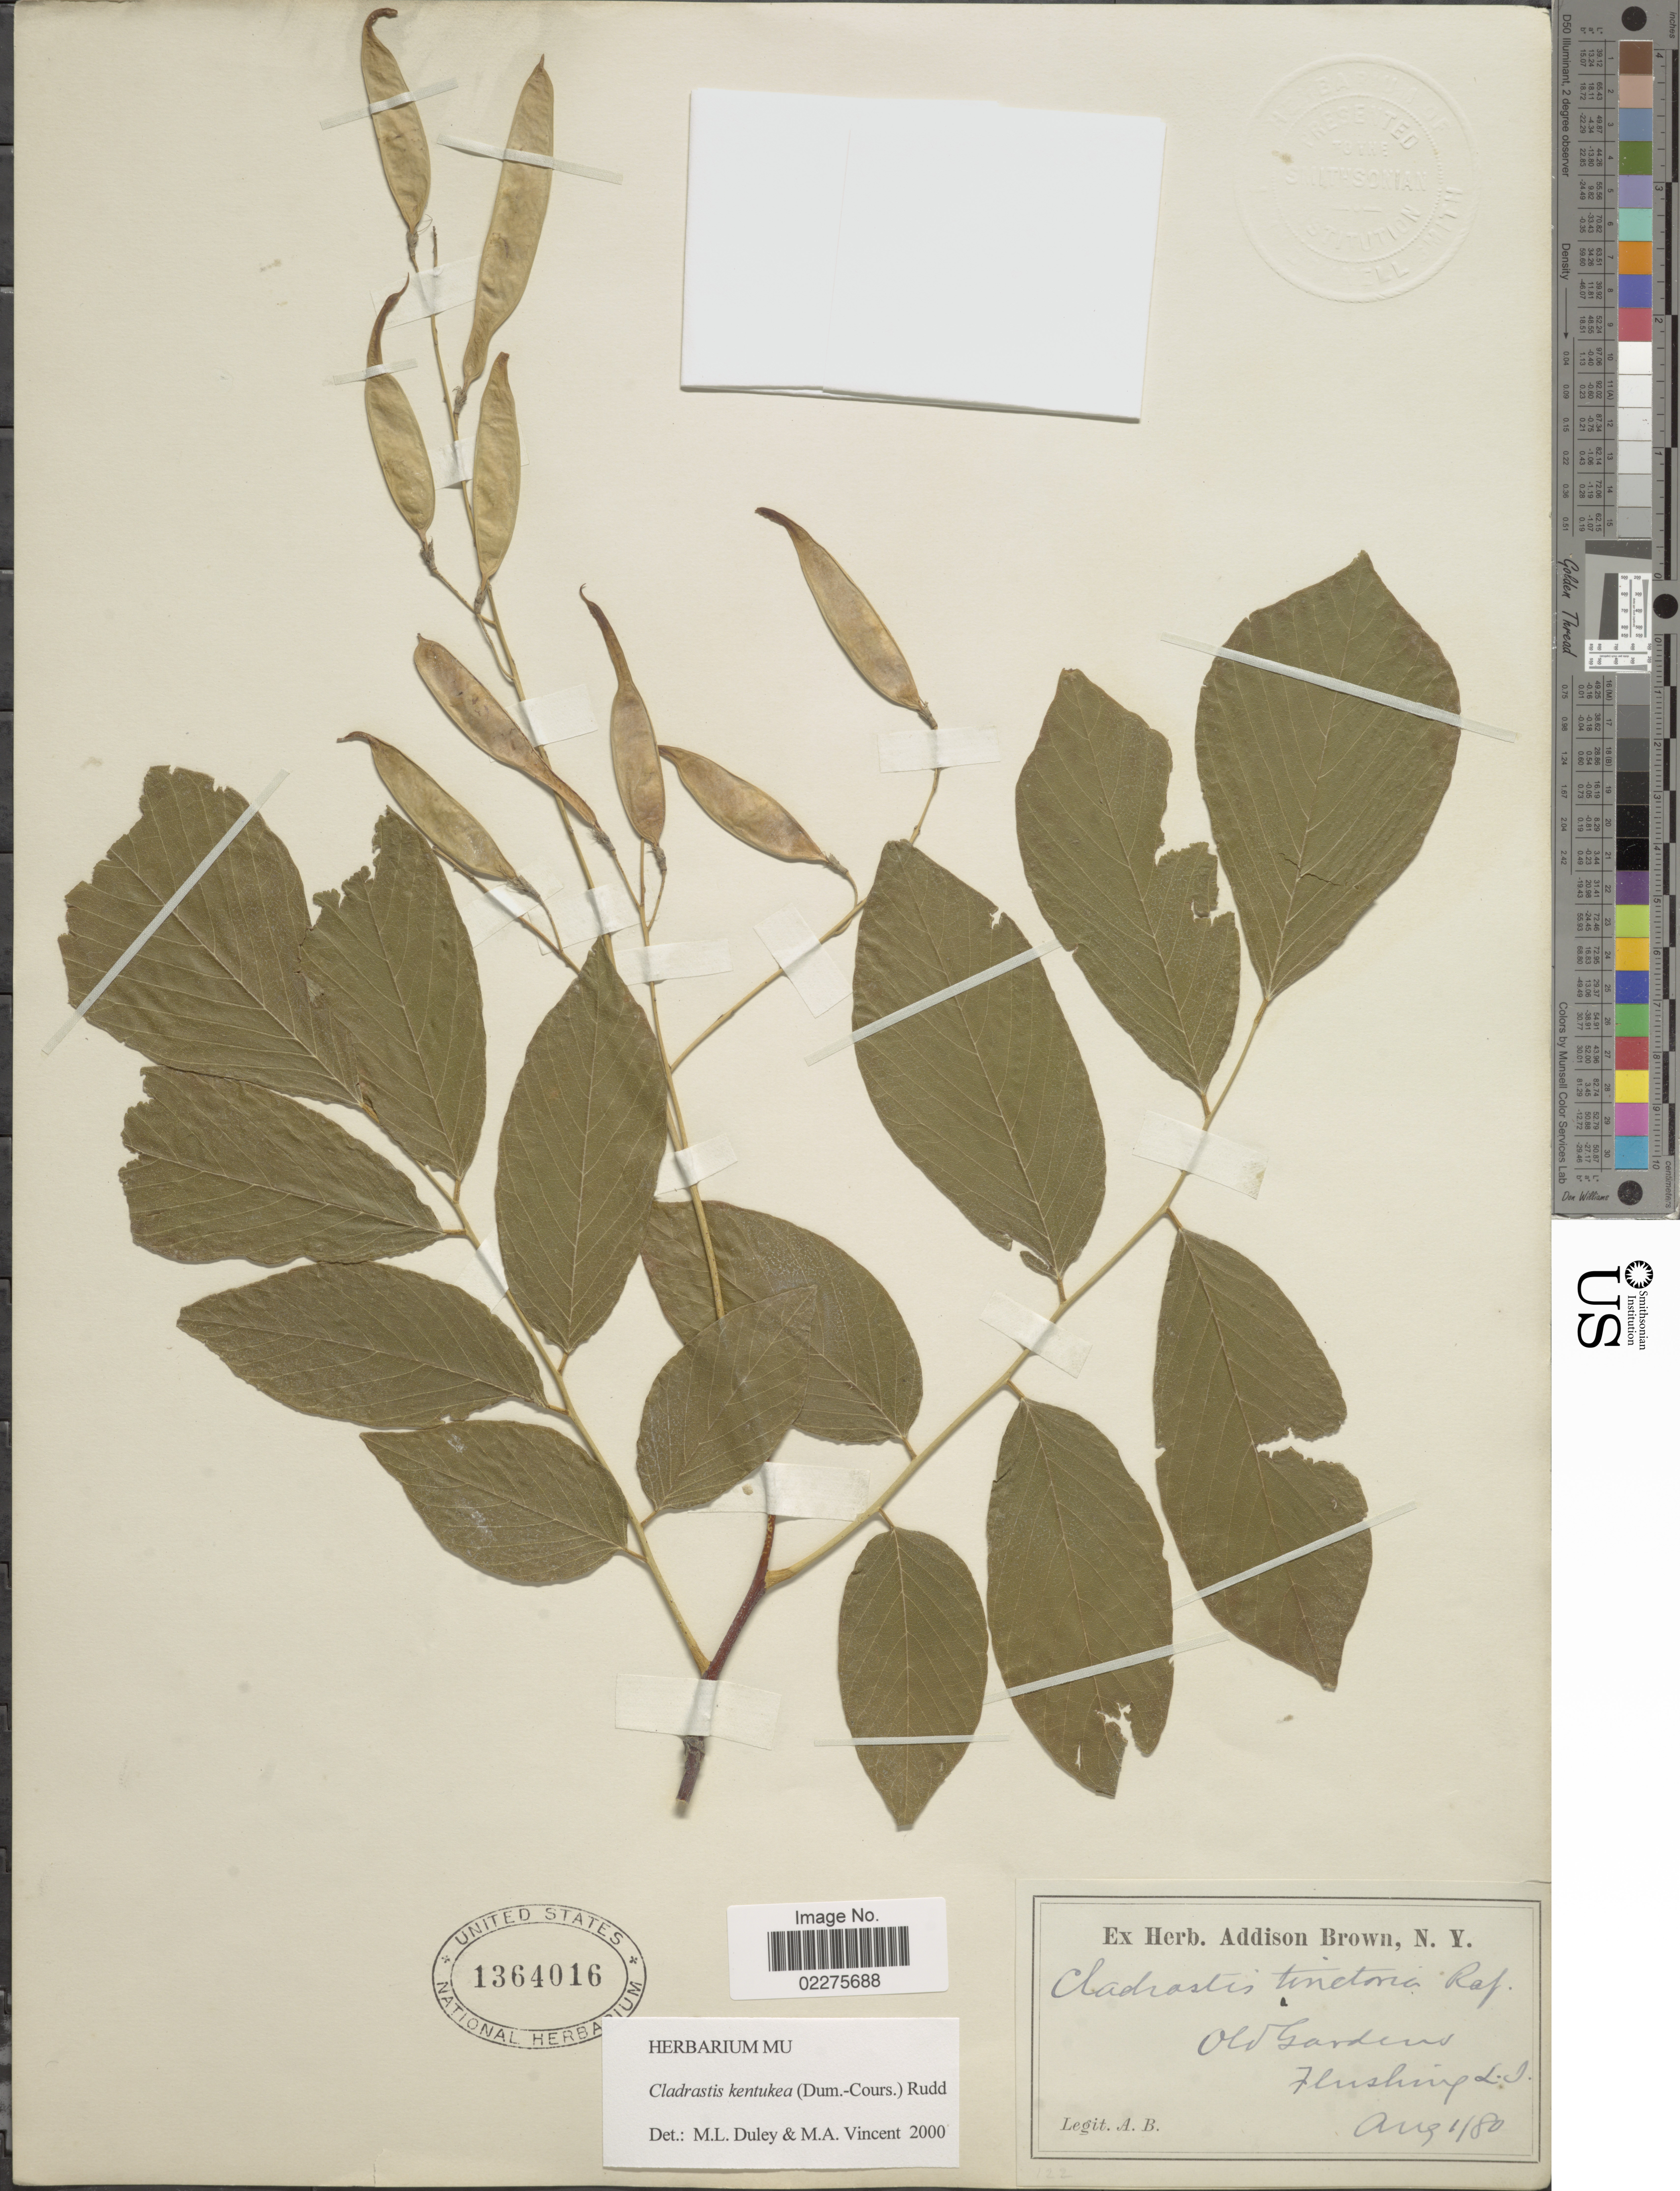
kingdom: Plantae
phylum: Tracheophyta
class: Magnoliopsida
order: Fabales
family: Fabaceae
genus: Cladrastis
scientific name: Cladrastis kentukea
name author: (Dum. Cours.) Rudd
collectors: A. Brown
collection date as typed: Transcribed d/m/y: 1/8/80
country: United States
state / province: New York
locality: Old Gardens. Flushing L.I.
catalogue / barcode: US 1364016